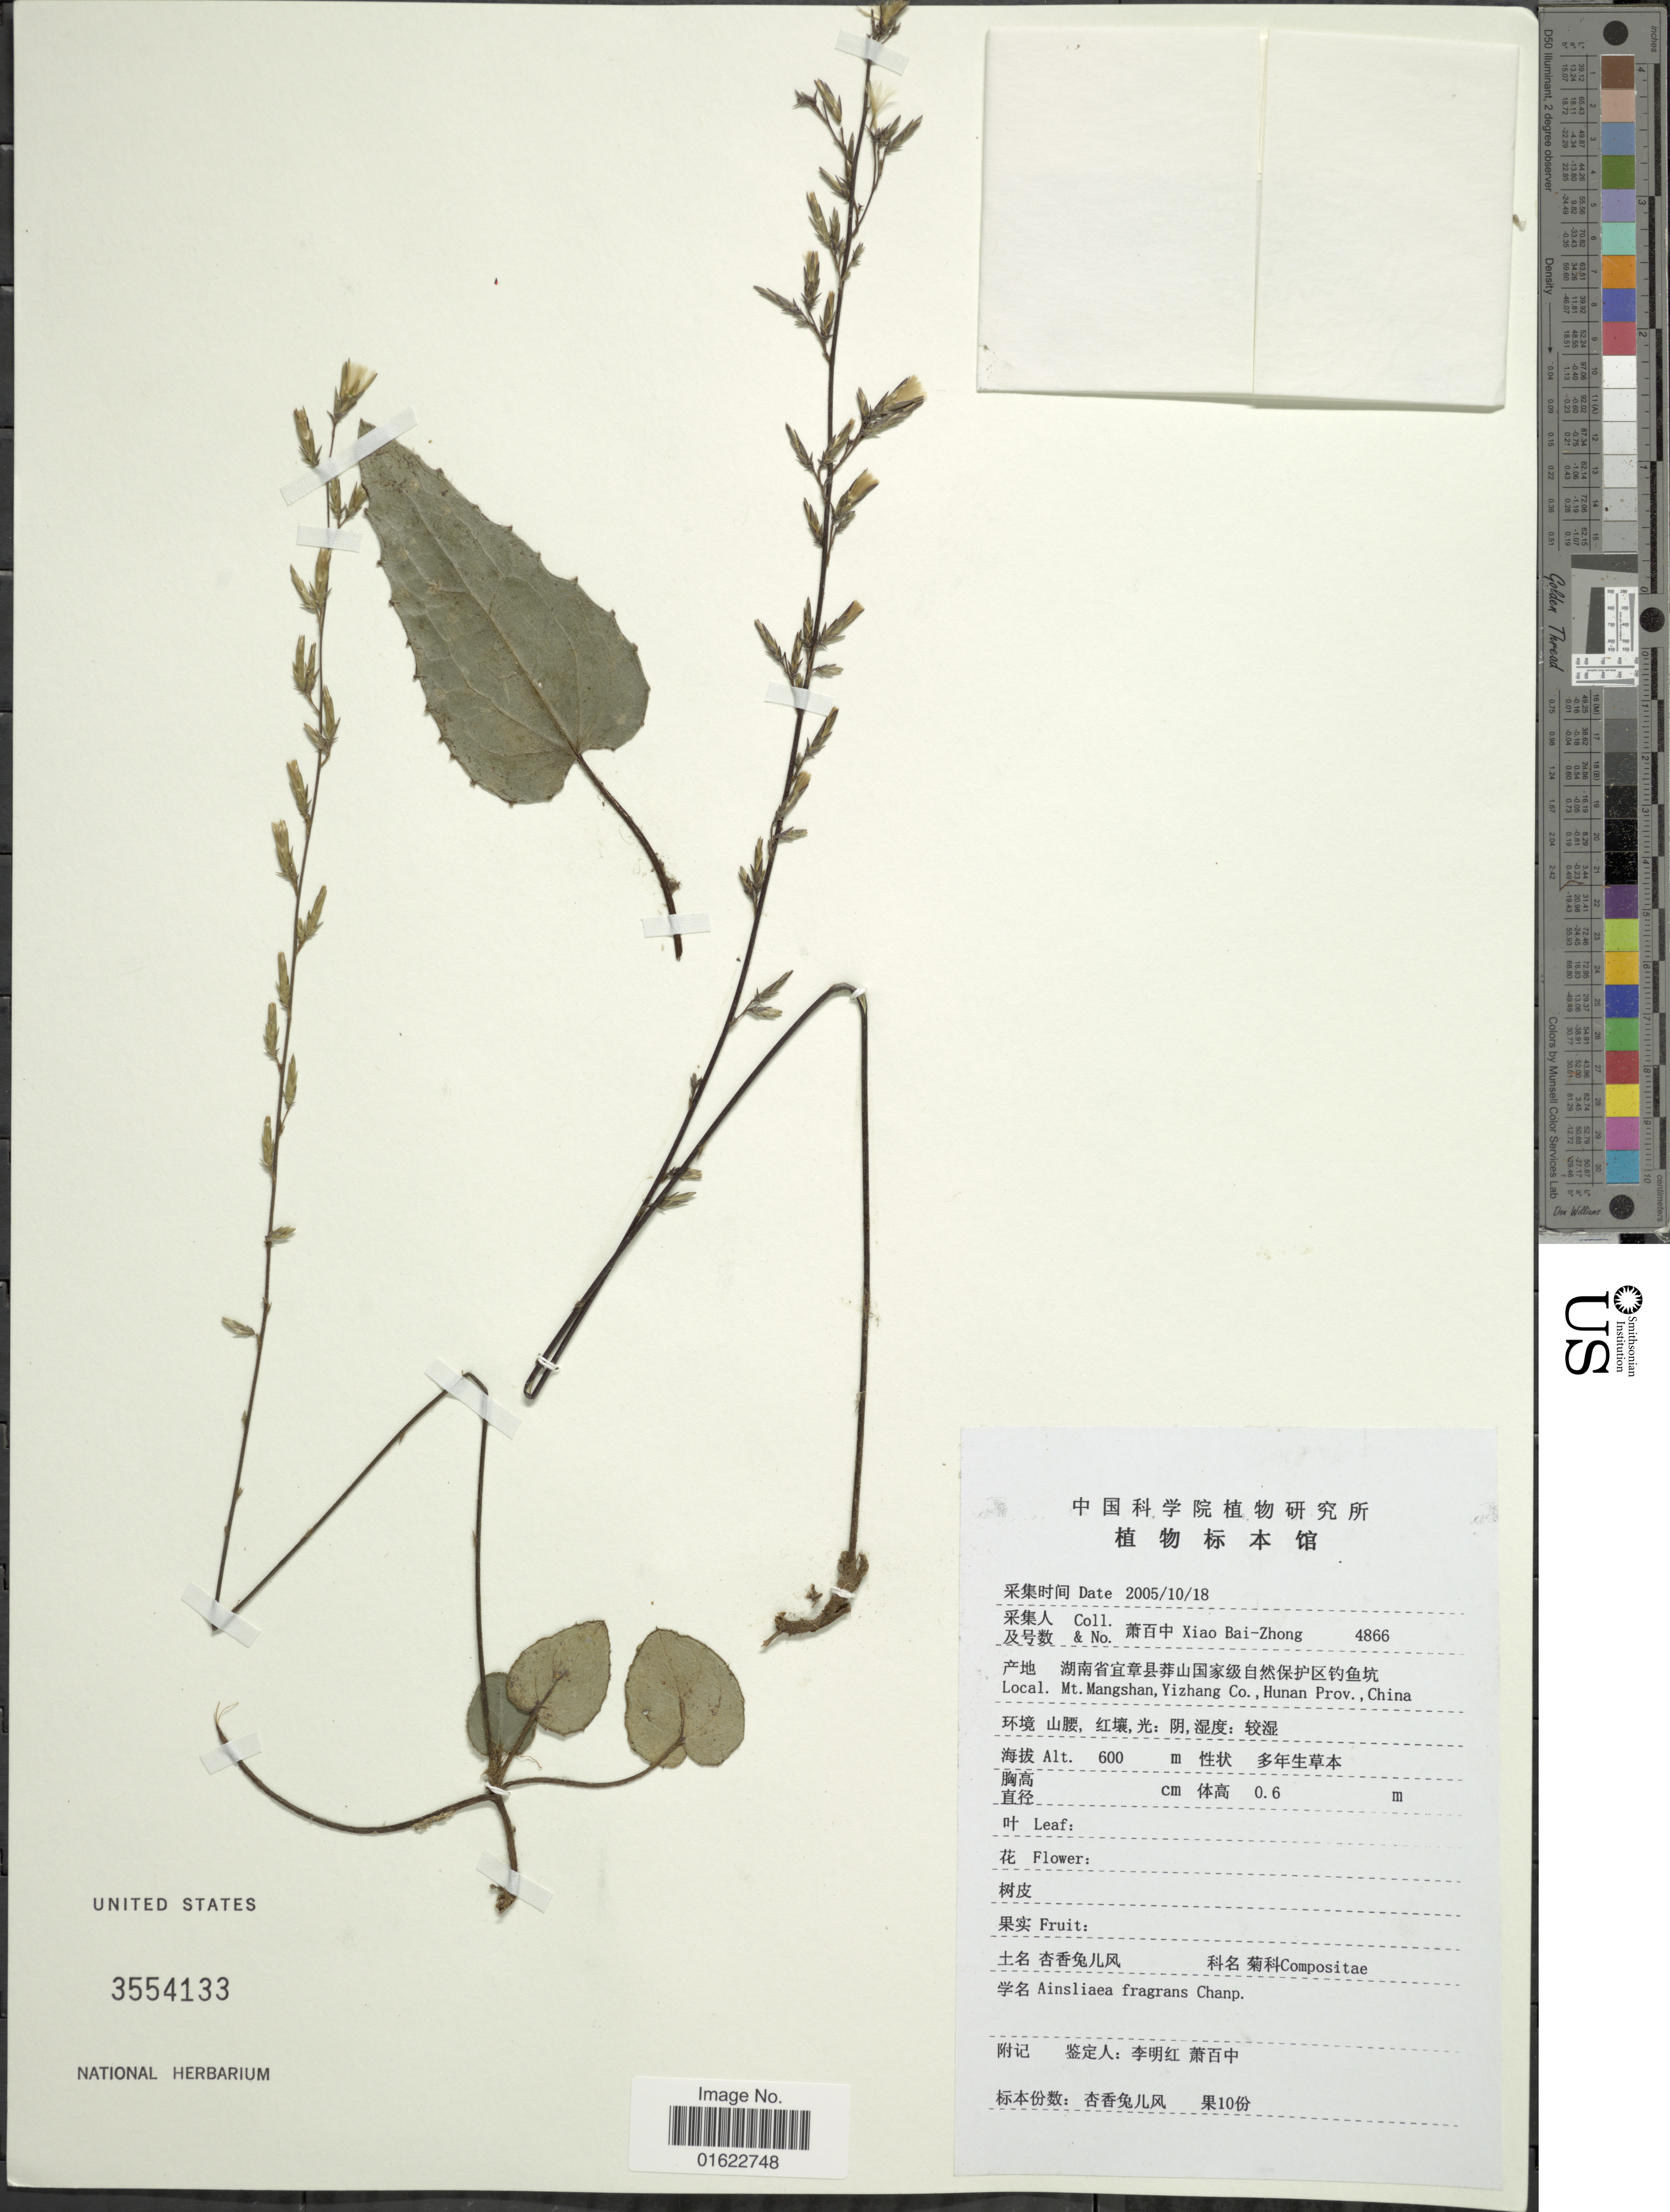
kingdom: Plantae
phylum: Tracheophyta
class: Magnoliopsida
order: Asterales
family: Asteraceae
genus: Ainsliaea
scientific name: Ainsliaea fragrans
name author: Champ. ex Benth.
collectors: B. Z. Xiao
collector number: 4866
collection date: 2005-10-18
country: China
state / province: Hunan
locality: Mt. Mangshan, Yizhang Co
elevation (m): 600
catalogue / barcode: US 3554133